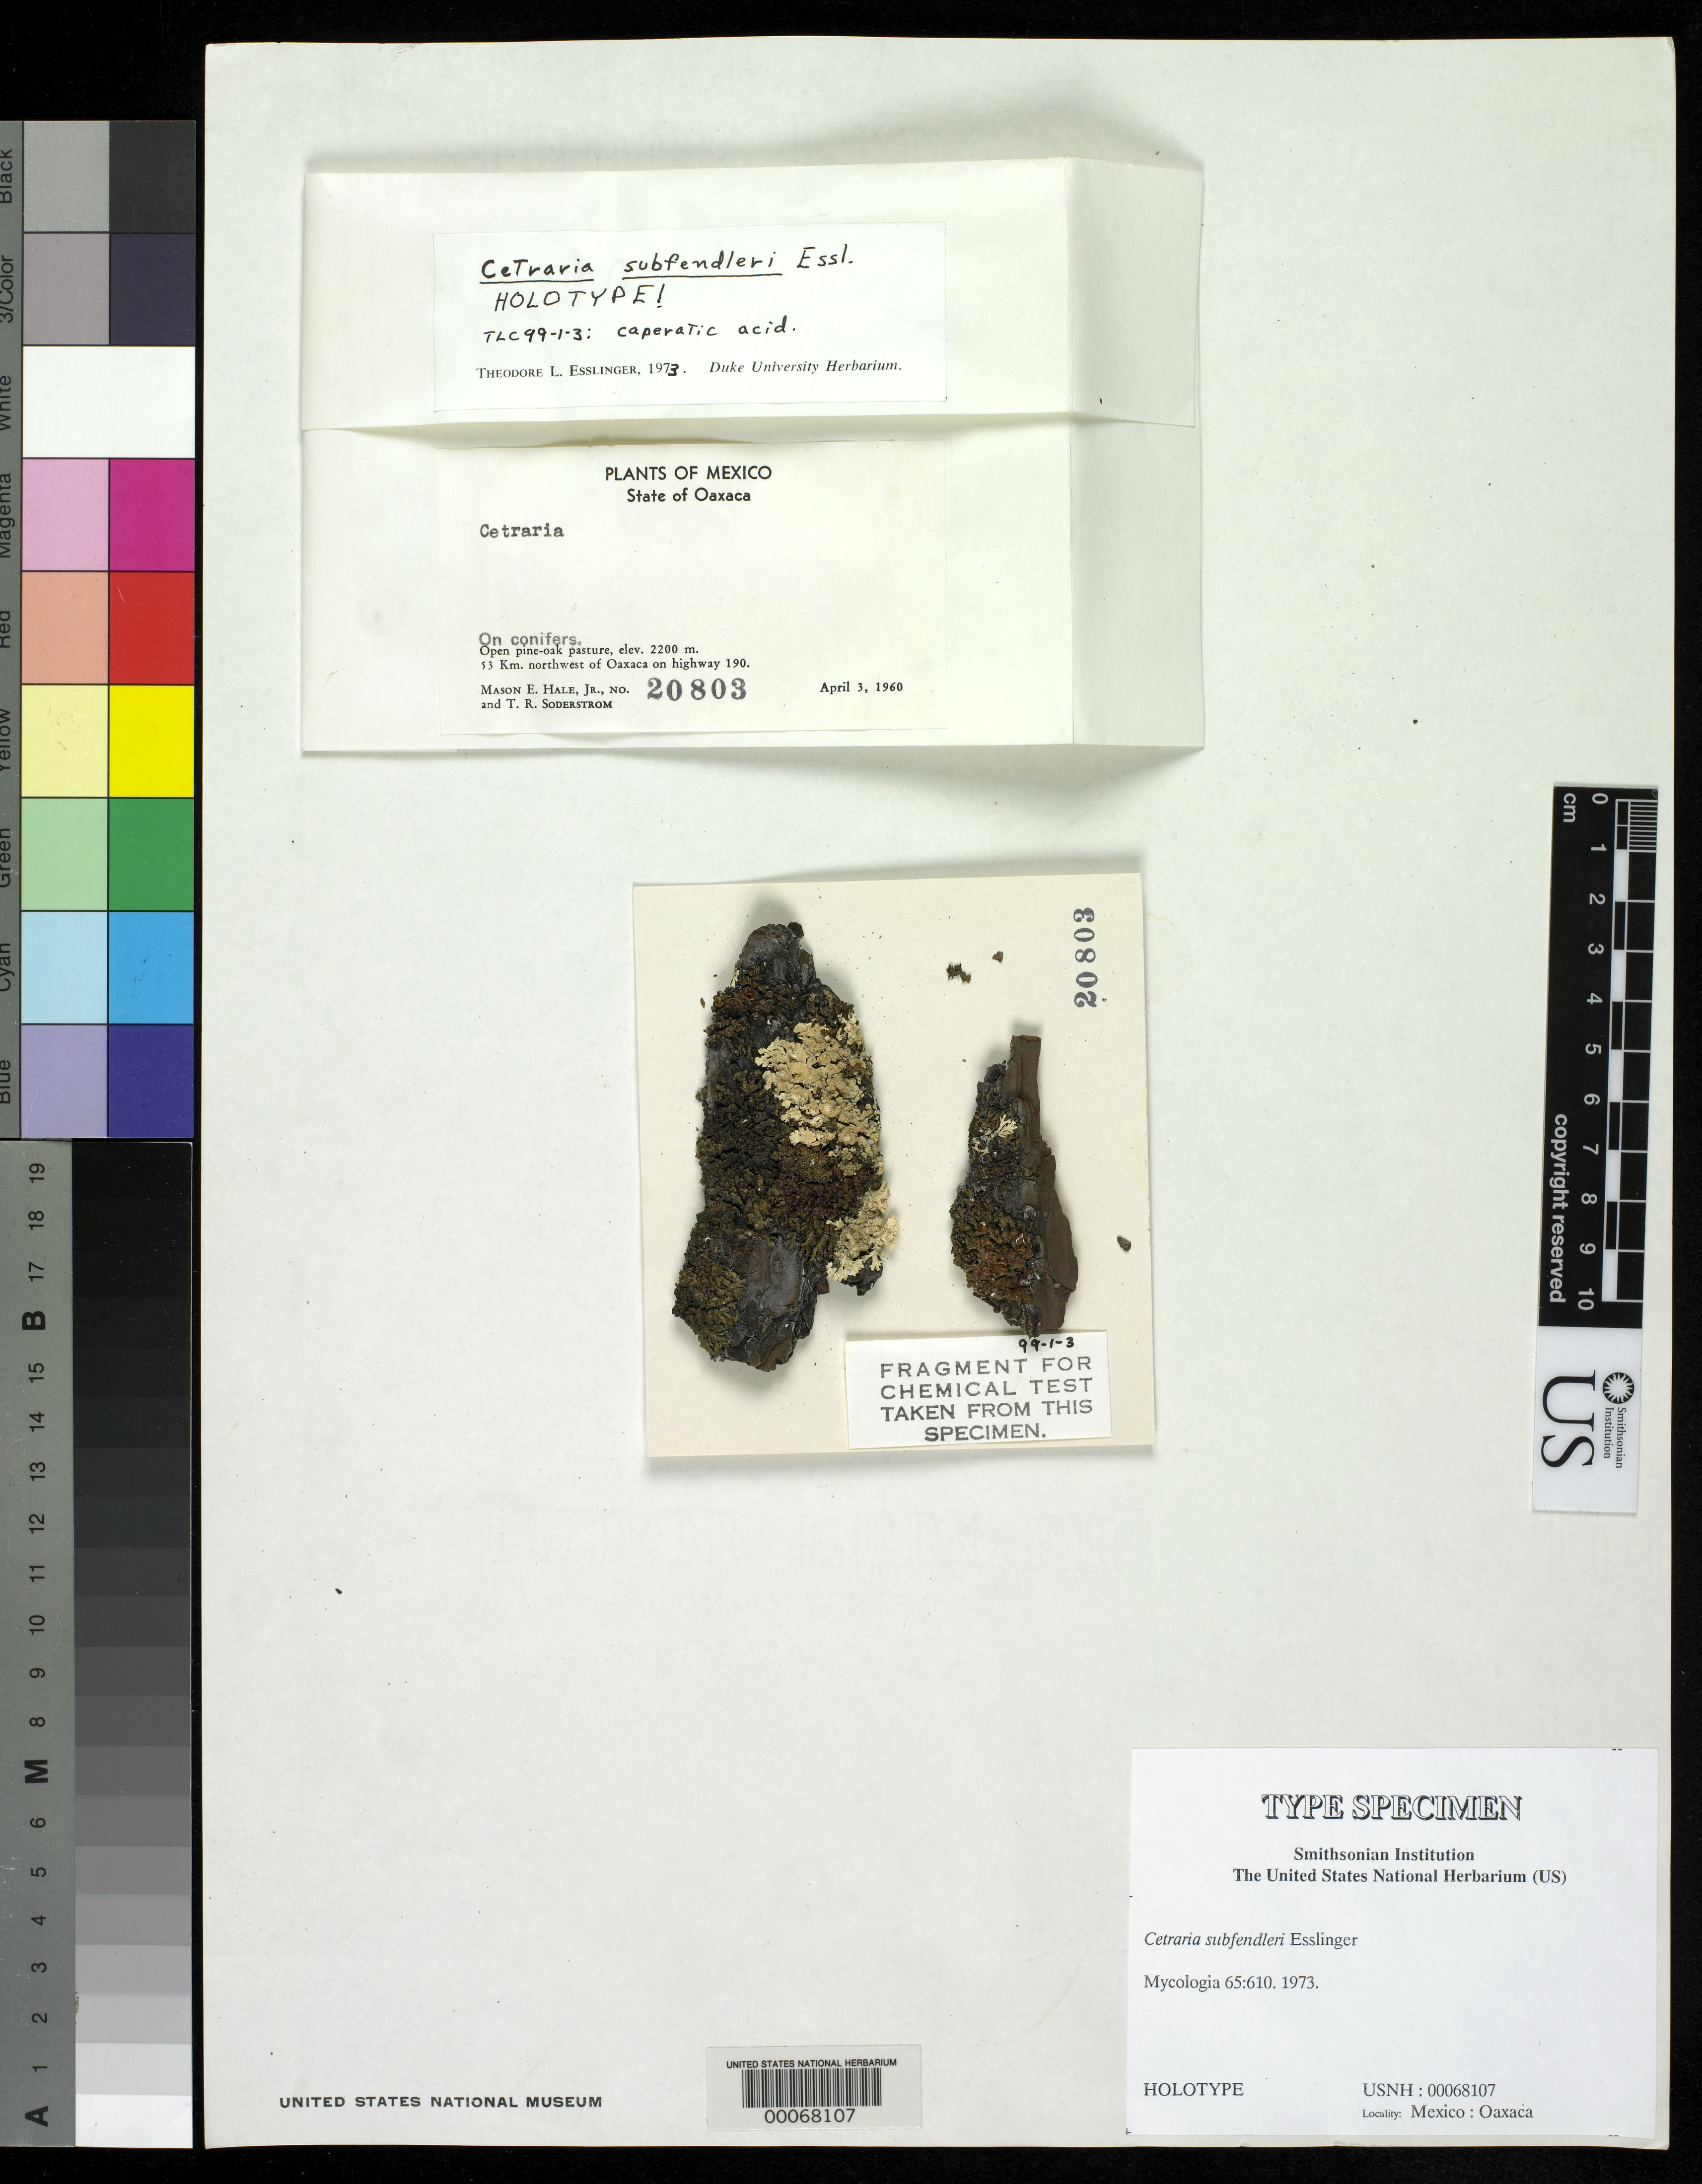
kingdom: Fungi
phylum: Ascomycota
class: Lecanoromycetes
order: Lecanorales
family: Parmeliaceae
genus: Cetraria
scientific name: Cetraria subfendleri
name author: Essl.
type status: Holotype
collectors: M. Hale & T. R. Soderstrom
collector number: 20803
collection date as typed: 03 Apr 1960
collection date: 1960-04-03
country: Mexico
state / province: Oaxaca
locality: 13 km NW of Oaxaca on Hwy 190.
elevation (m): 2200